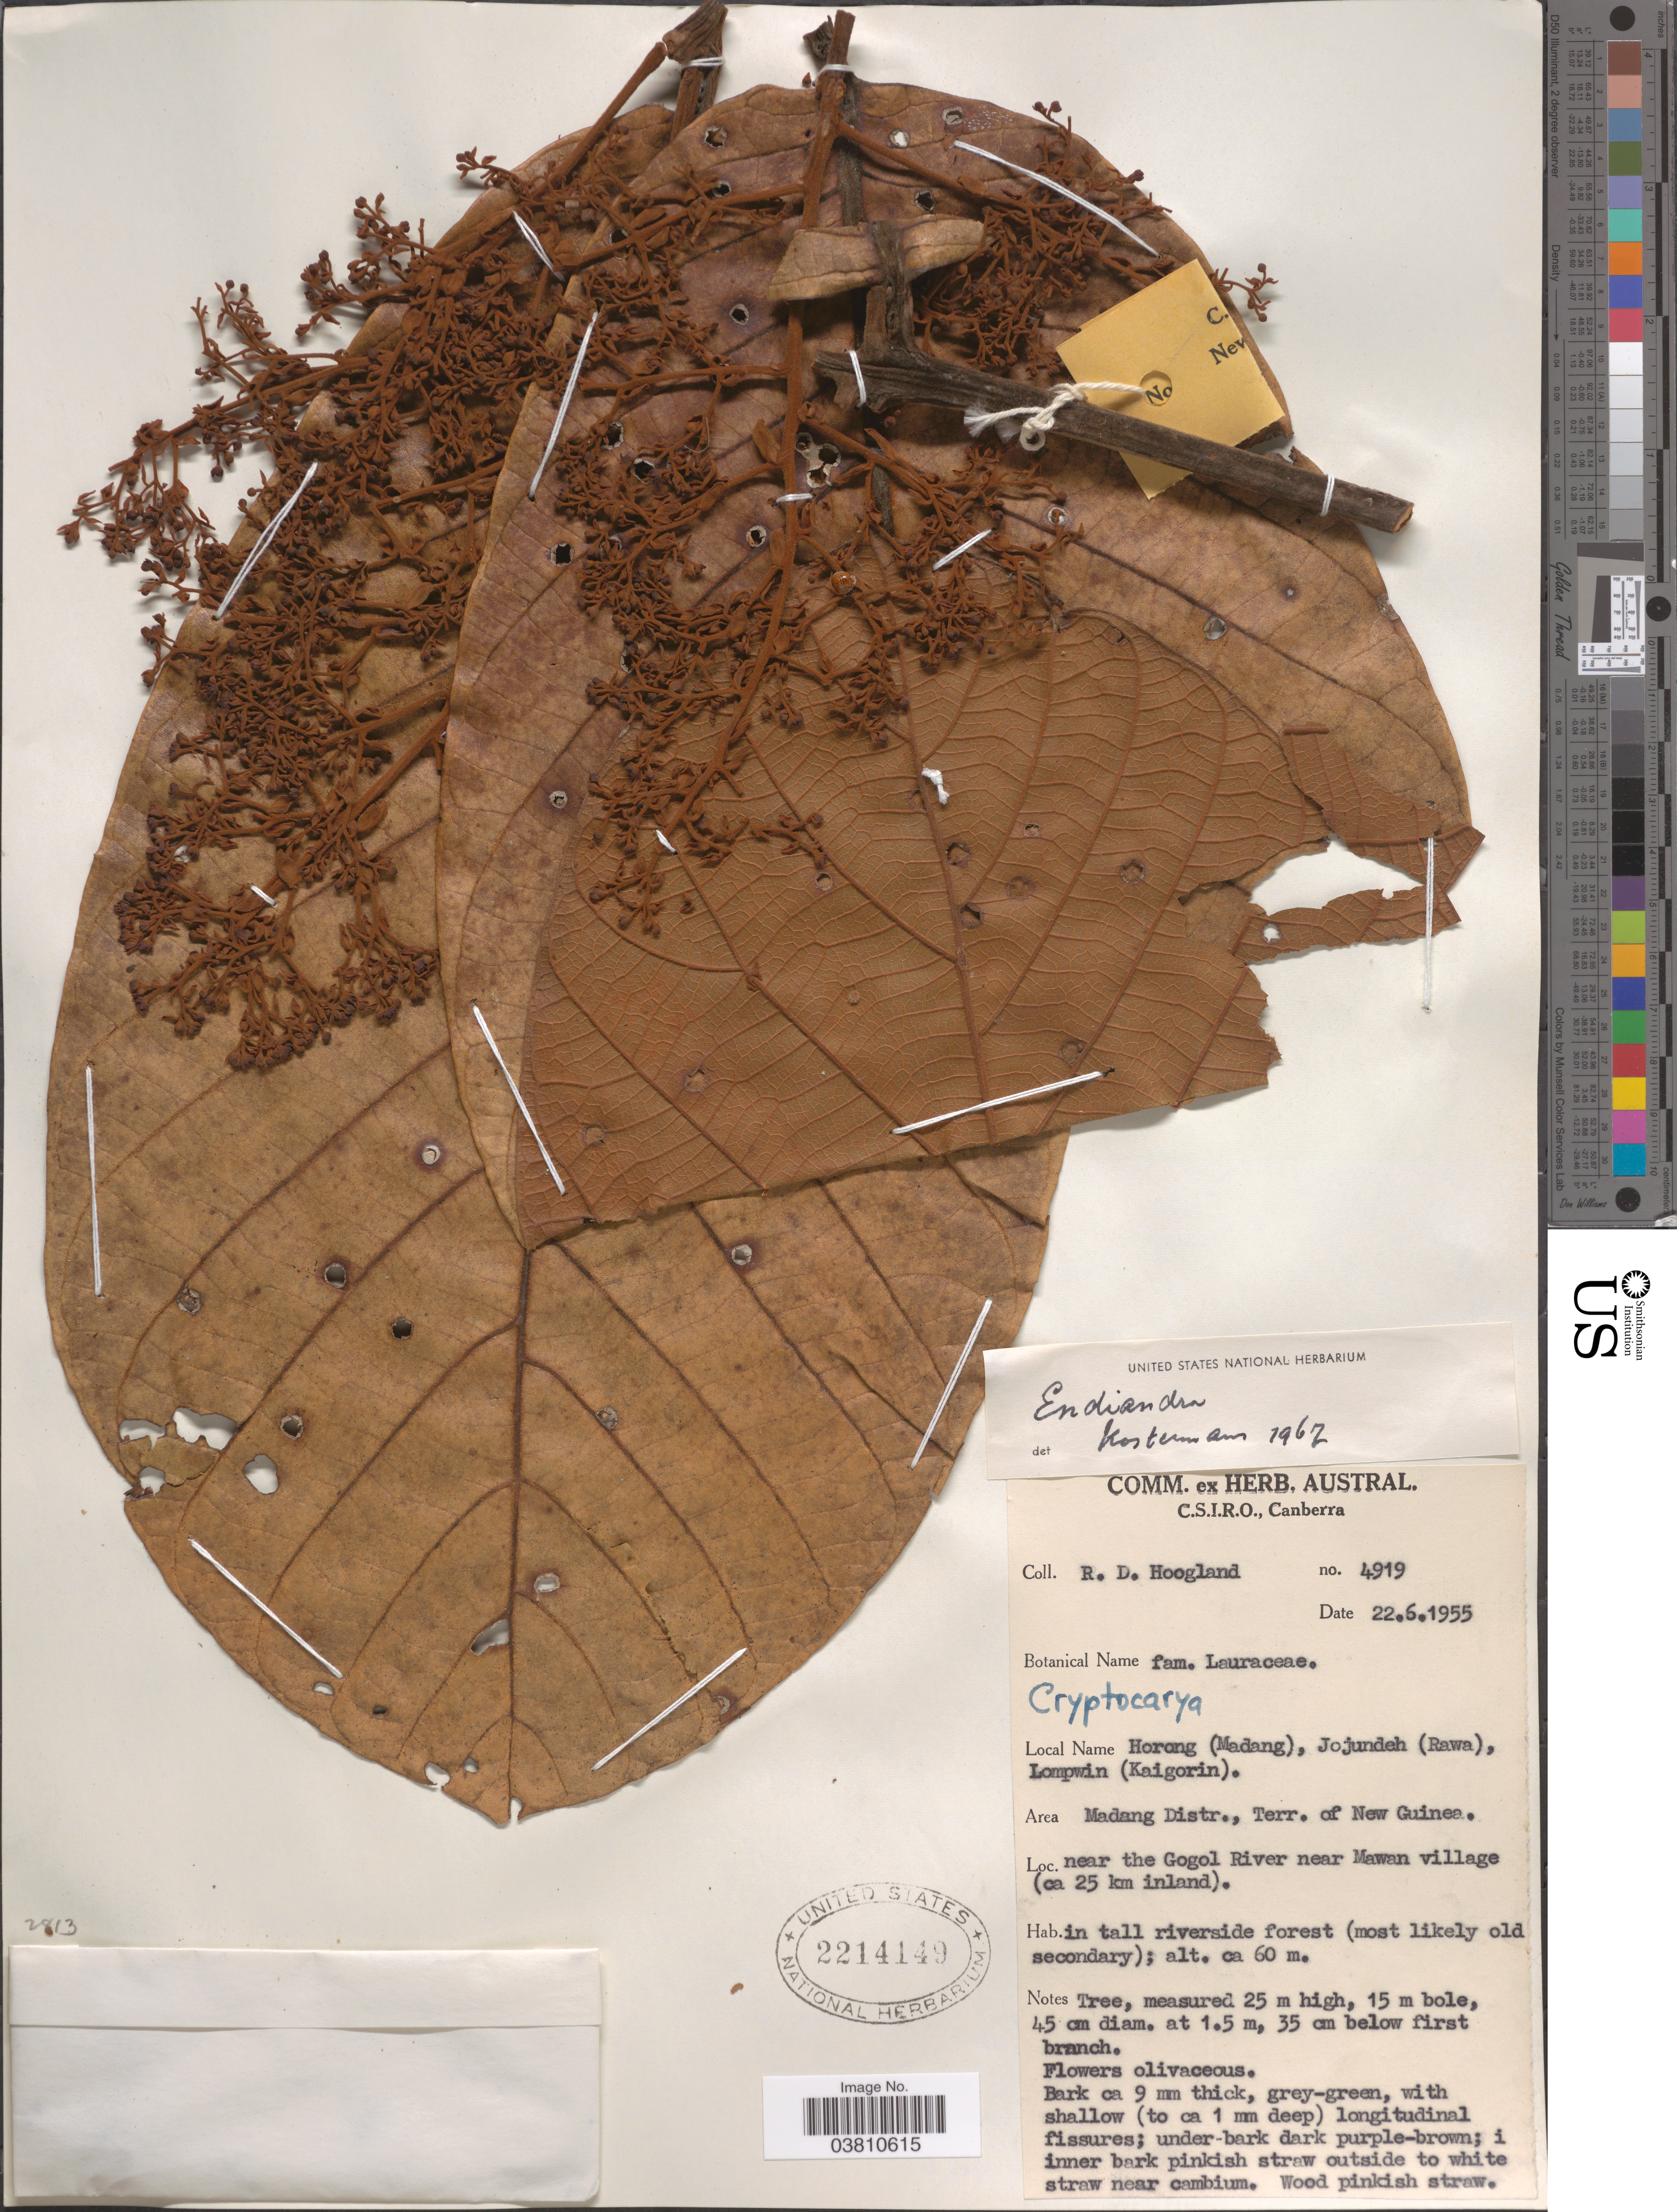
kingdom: Plantae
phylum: Tracheophyta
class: Magnoliopsida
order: Laurales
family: Lauraceae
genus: Endiandra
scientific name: Endiandra sp.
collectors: R. D. Hoogland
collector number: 4919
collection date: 1955-06-22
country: Papua New Guinea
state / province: Madang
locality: Area Madang Distr., Terr. of New Guinea. Near the Gogol River near Mawan village (ca 25 km inland).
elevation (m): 60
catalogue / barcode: US 2214149